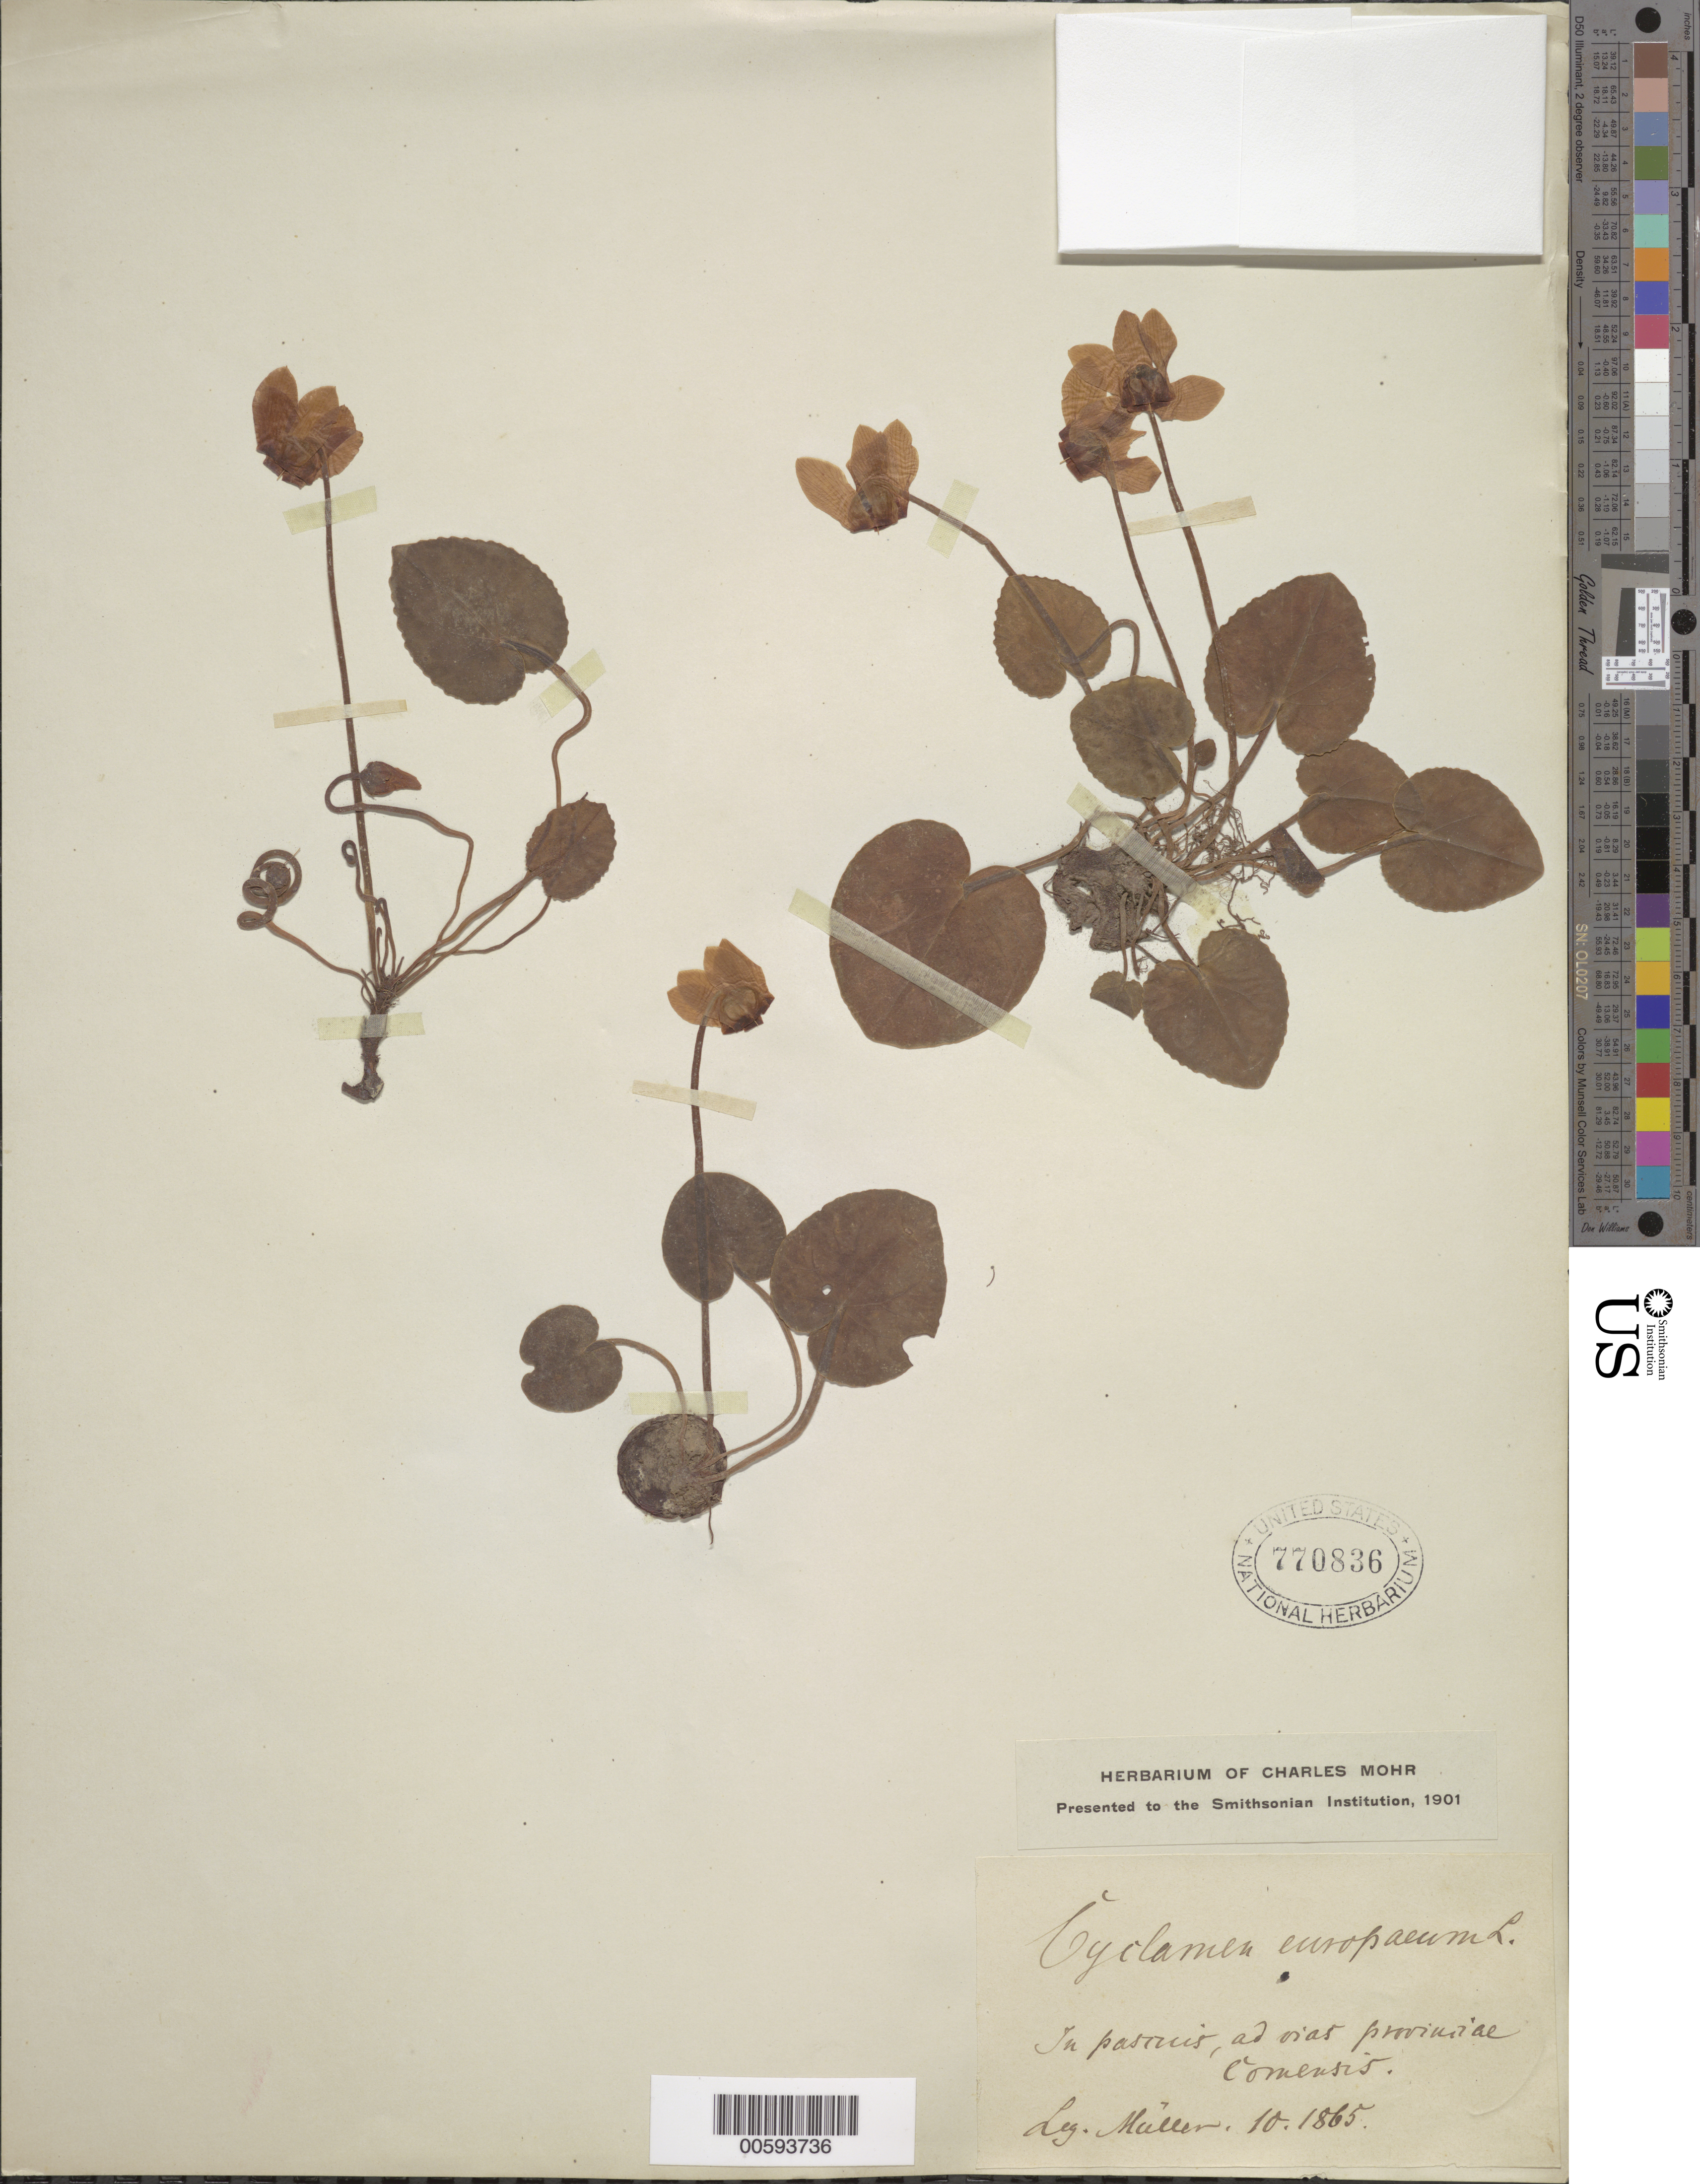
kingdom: Plantae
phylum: Tracheophyta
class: Magnoliopsida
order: Ericales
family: Primulaceae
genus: Cyclamen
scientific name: Cyclamen europaeum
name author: L.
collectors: C. H. Muller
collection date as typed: Oct 1865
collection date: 1865-10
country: Italy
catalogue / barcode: US 770836